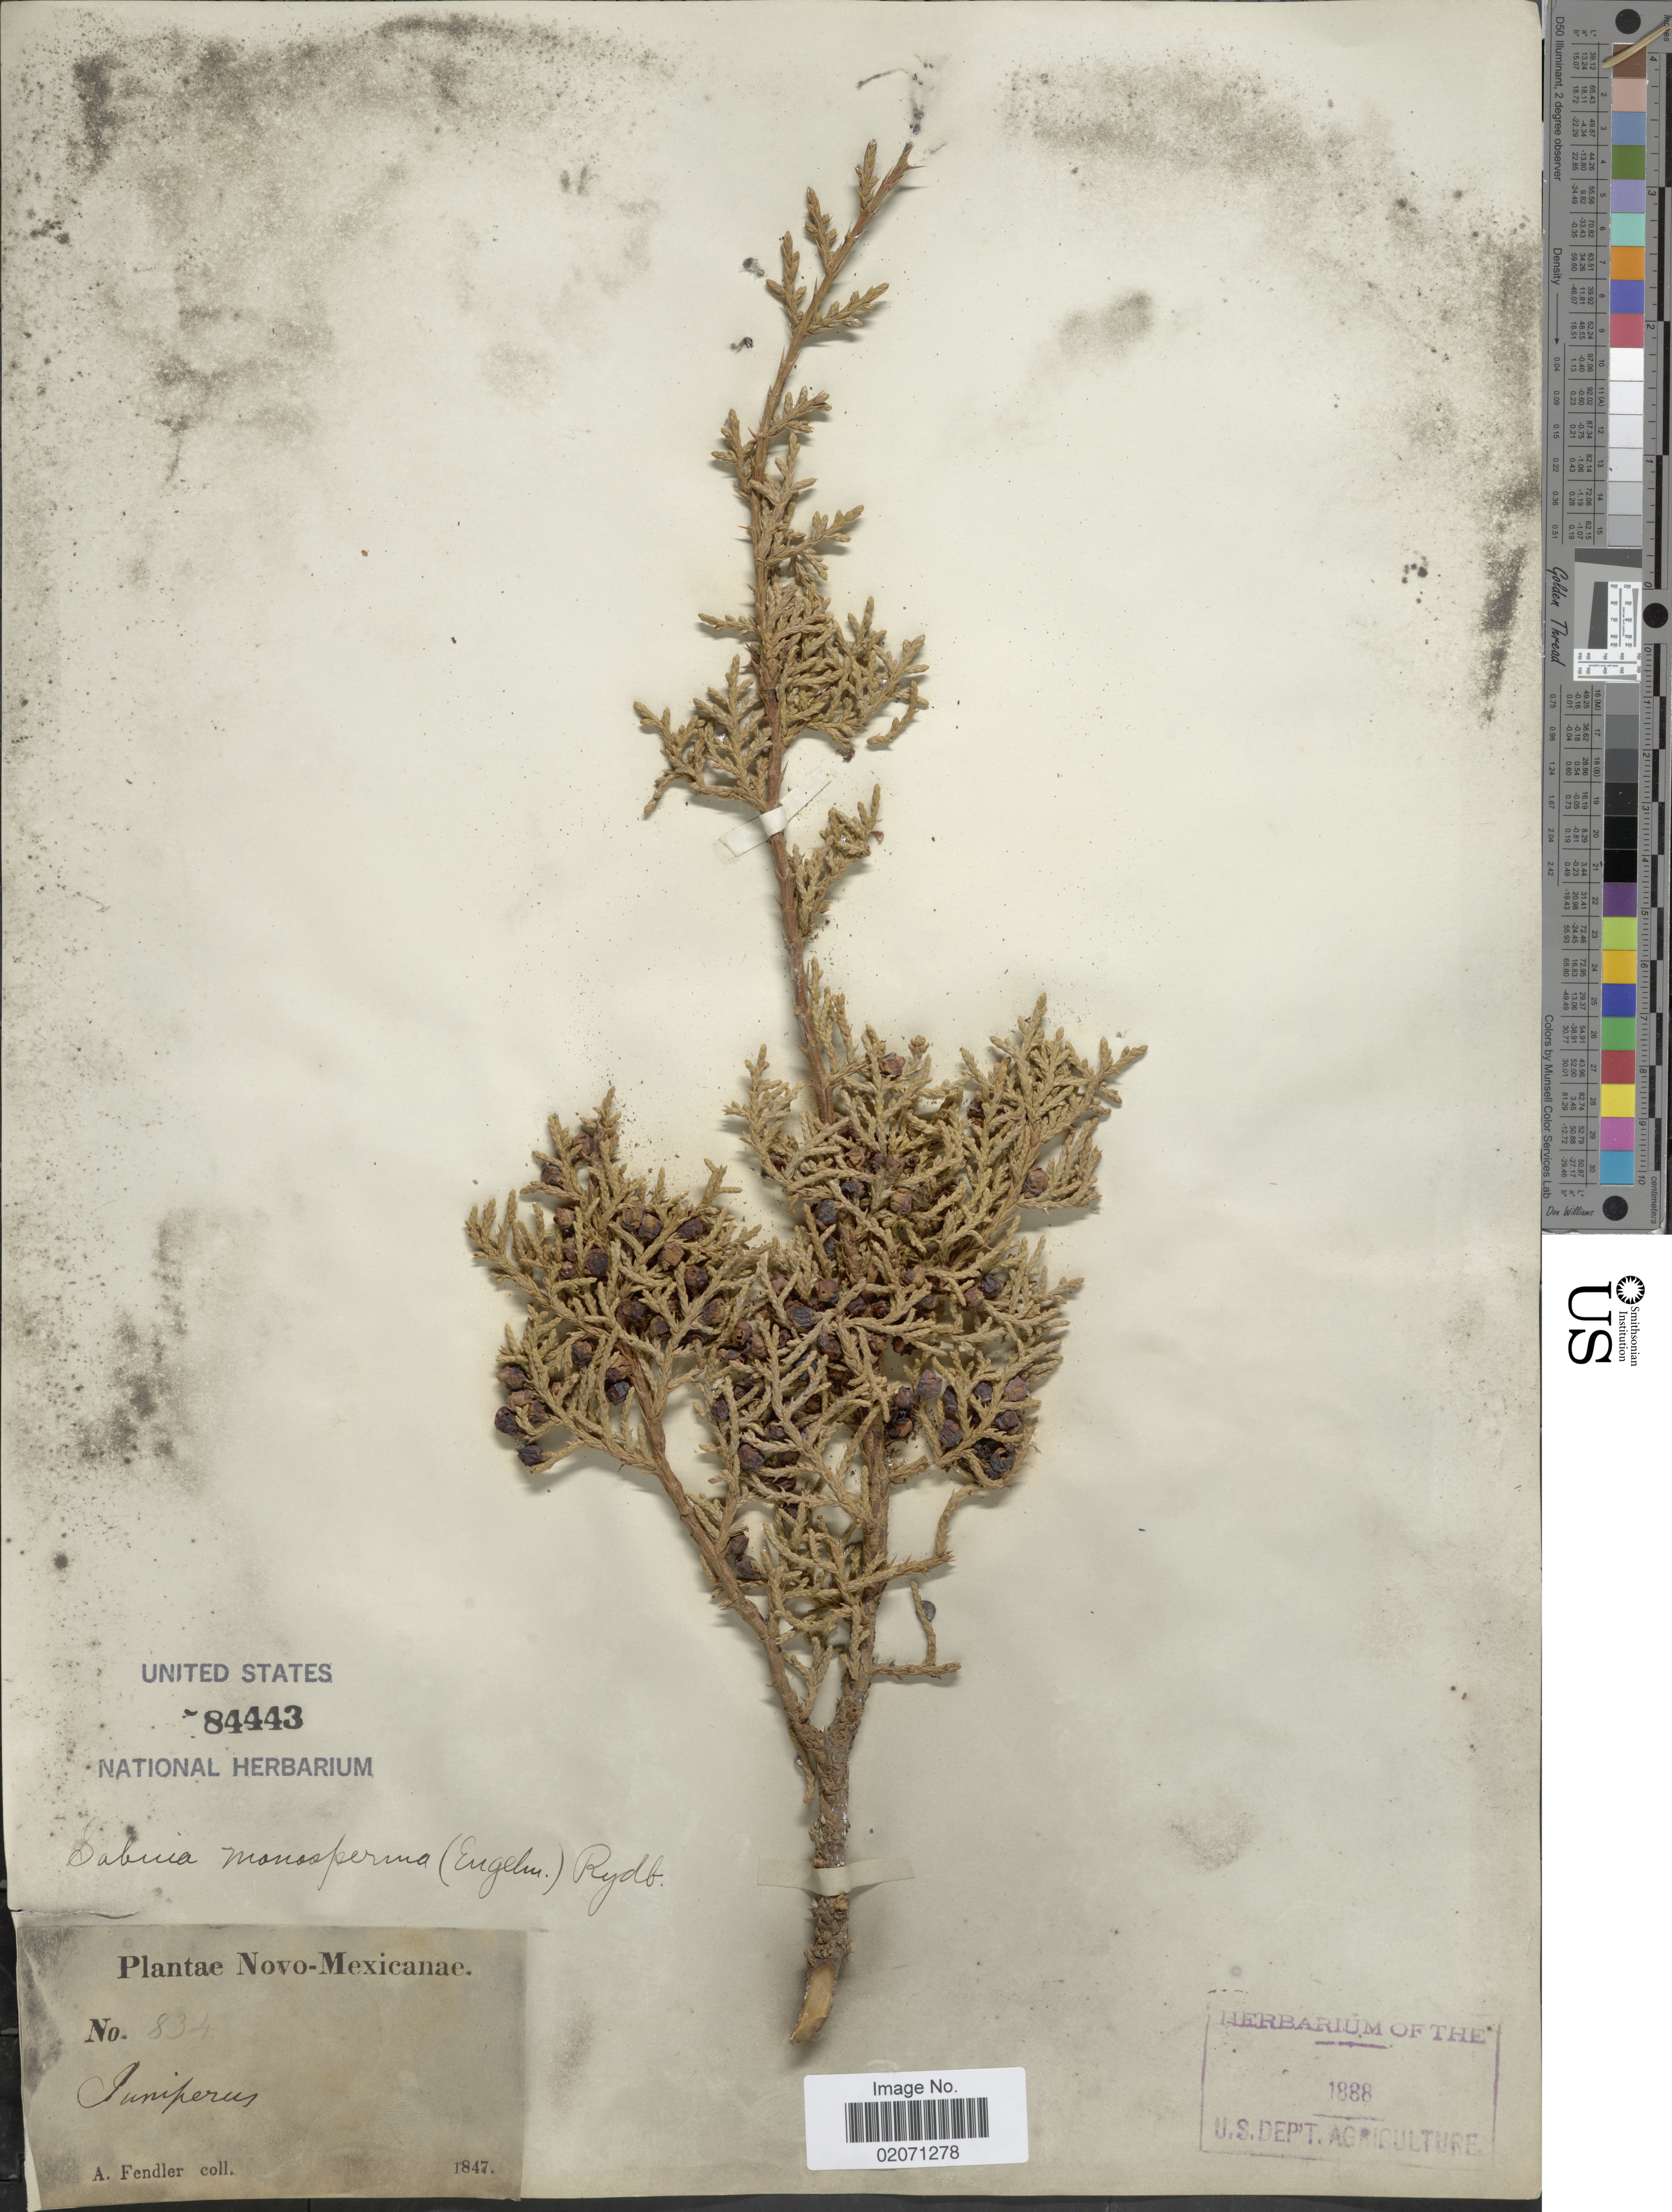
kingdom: Plantae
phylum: Tracheophyta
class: Pinopsida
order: Pinales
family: Cupressaceae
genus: Juniperus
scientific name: Juniperus monosperma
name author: (Engelm.) Sarg.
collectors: A. Fendler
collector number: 834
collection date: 1847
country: United States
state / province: New Mexico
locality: Novo-Mexicanae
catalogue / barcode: US 84443